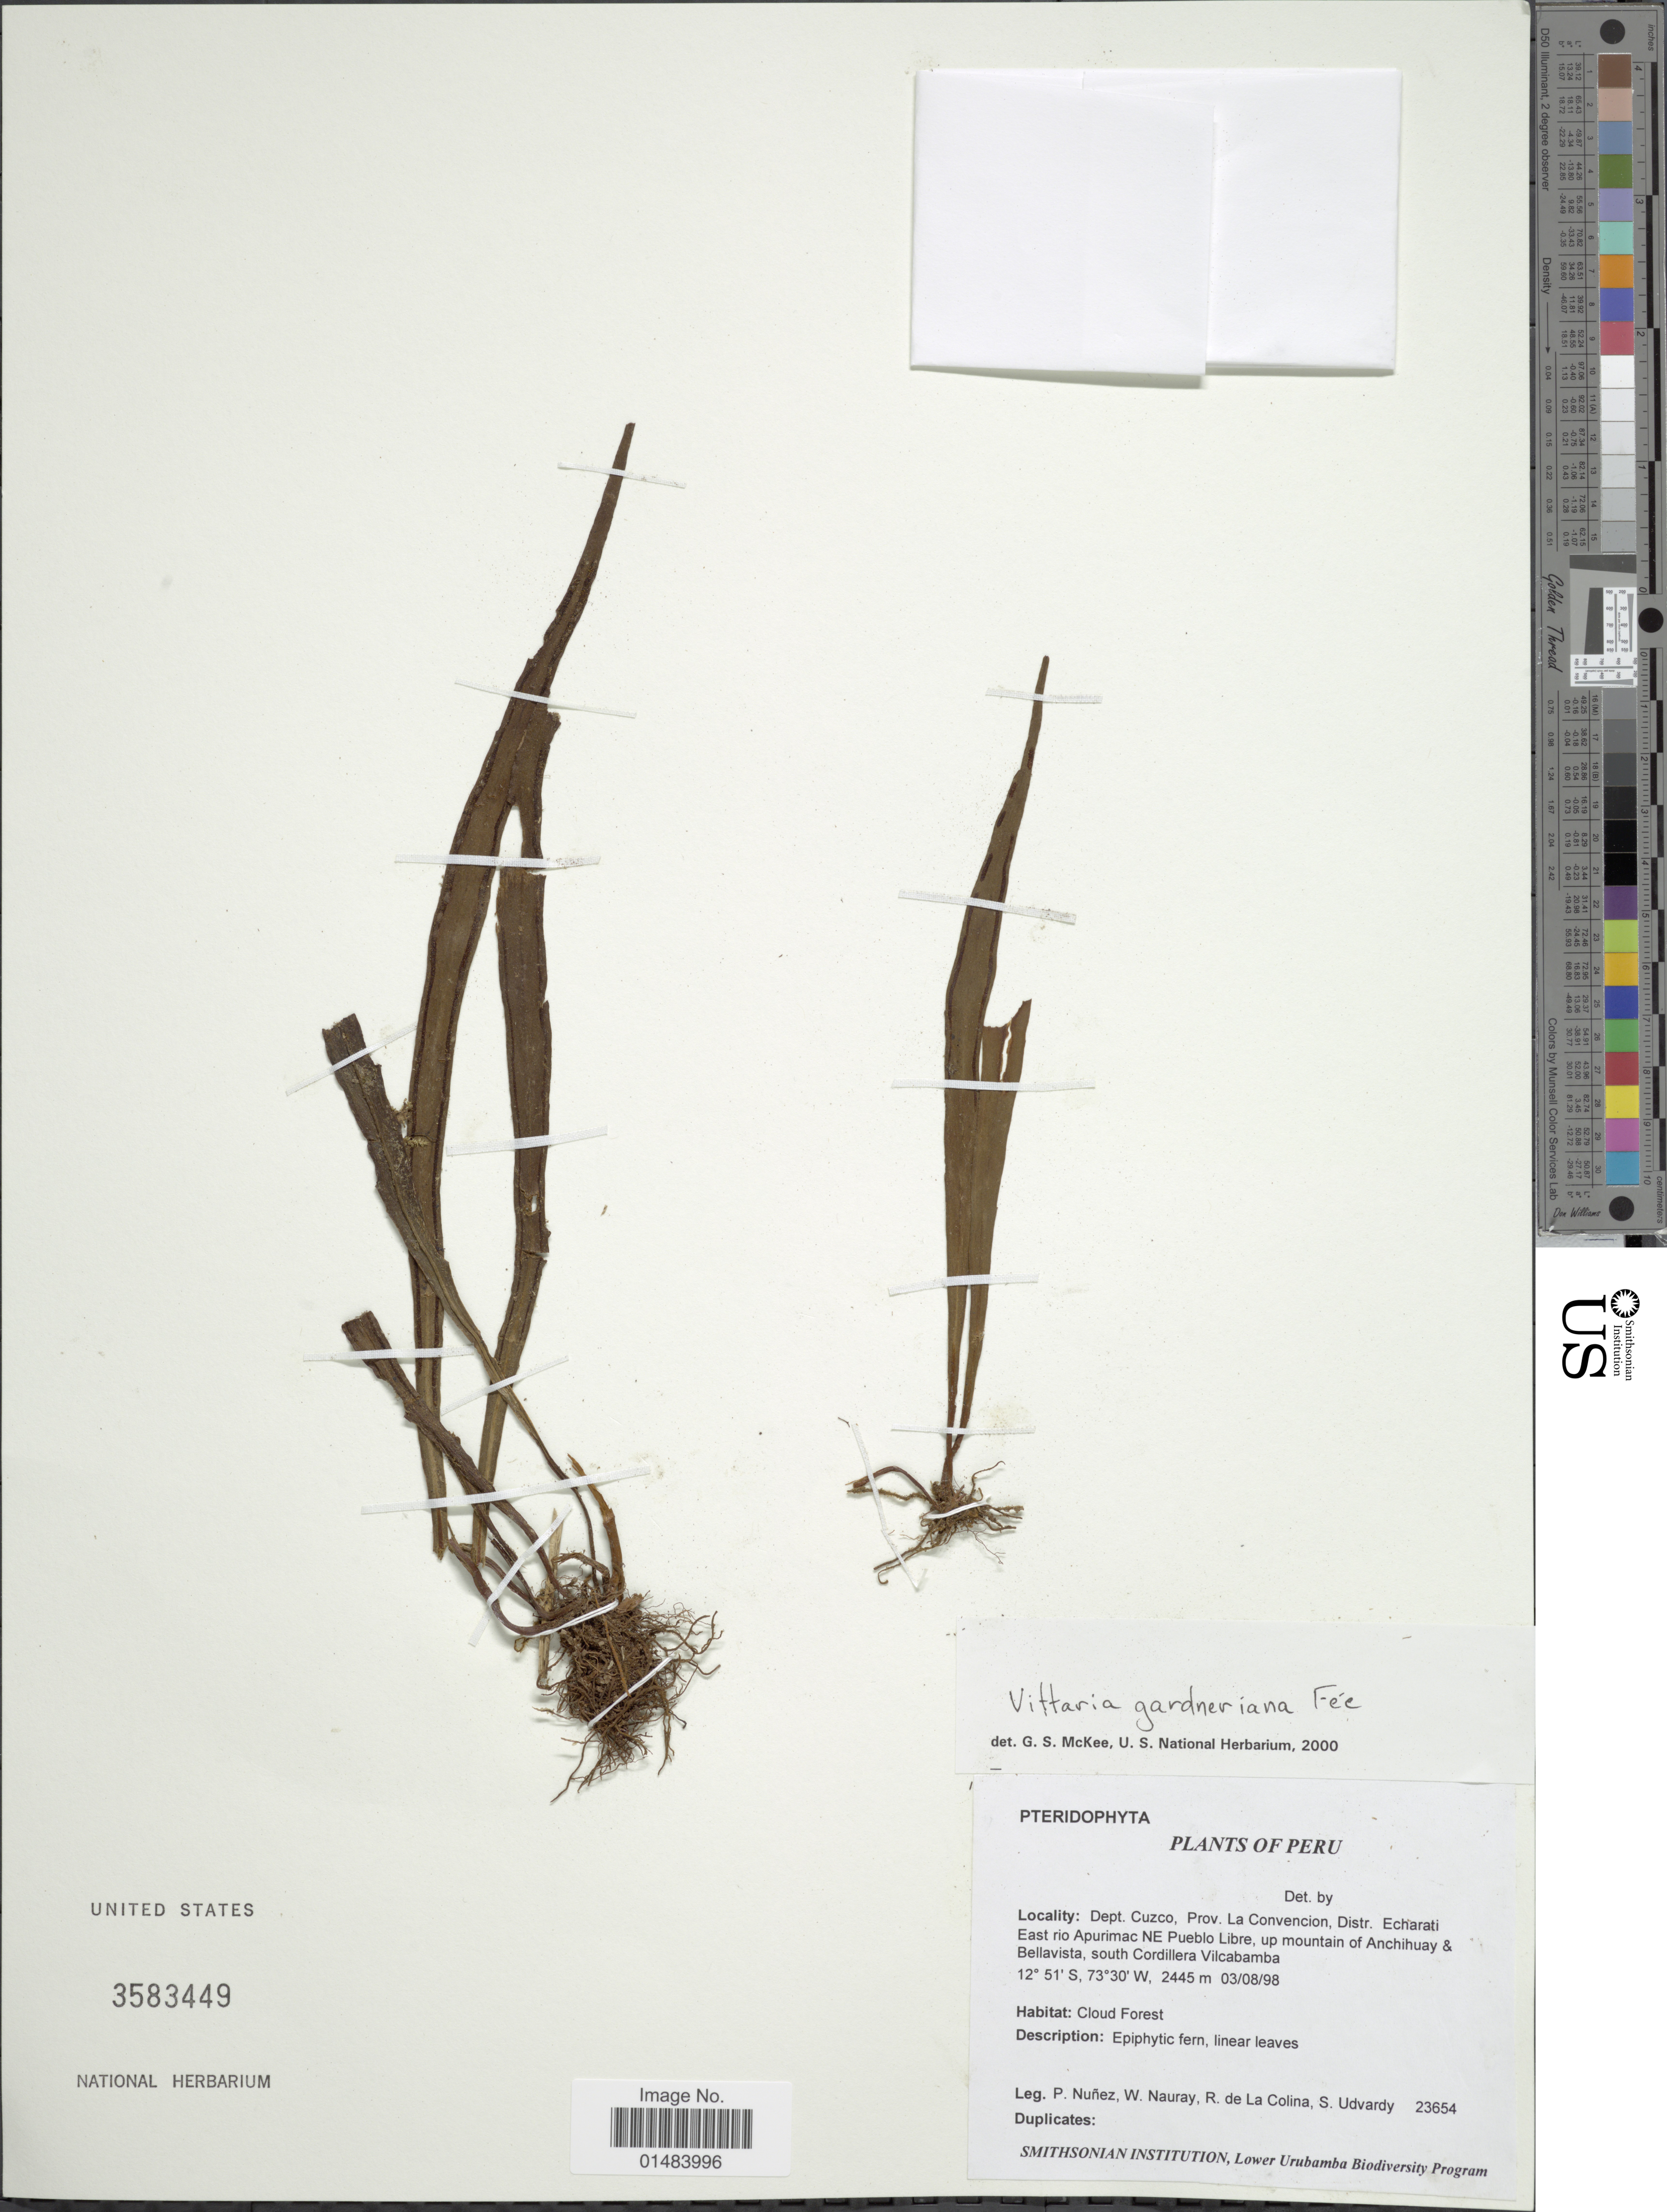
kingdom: Plantae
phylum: Tracheophyta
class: Polypodiopsida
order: Polypodiales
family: Pteridaceae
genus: Vittaria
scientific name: Vittaria gardneriana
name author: Fée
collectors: P. Nuñez V., W. Nauray, R. Colina & S. Udvardy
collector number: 23654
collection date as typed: Transcribed d/m/y: 3/8/98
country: Peru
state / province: Cusco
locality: Peru, Locality: Dept. Cuzco, Prov. La Convencion, Distr. Echarati East rio Apurimac NE Pueblo Libre, up mountain on Anchichuat & Bellavista, south Vilcabamba.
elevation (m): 2445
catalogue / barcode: US 3583449